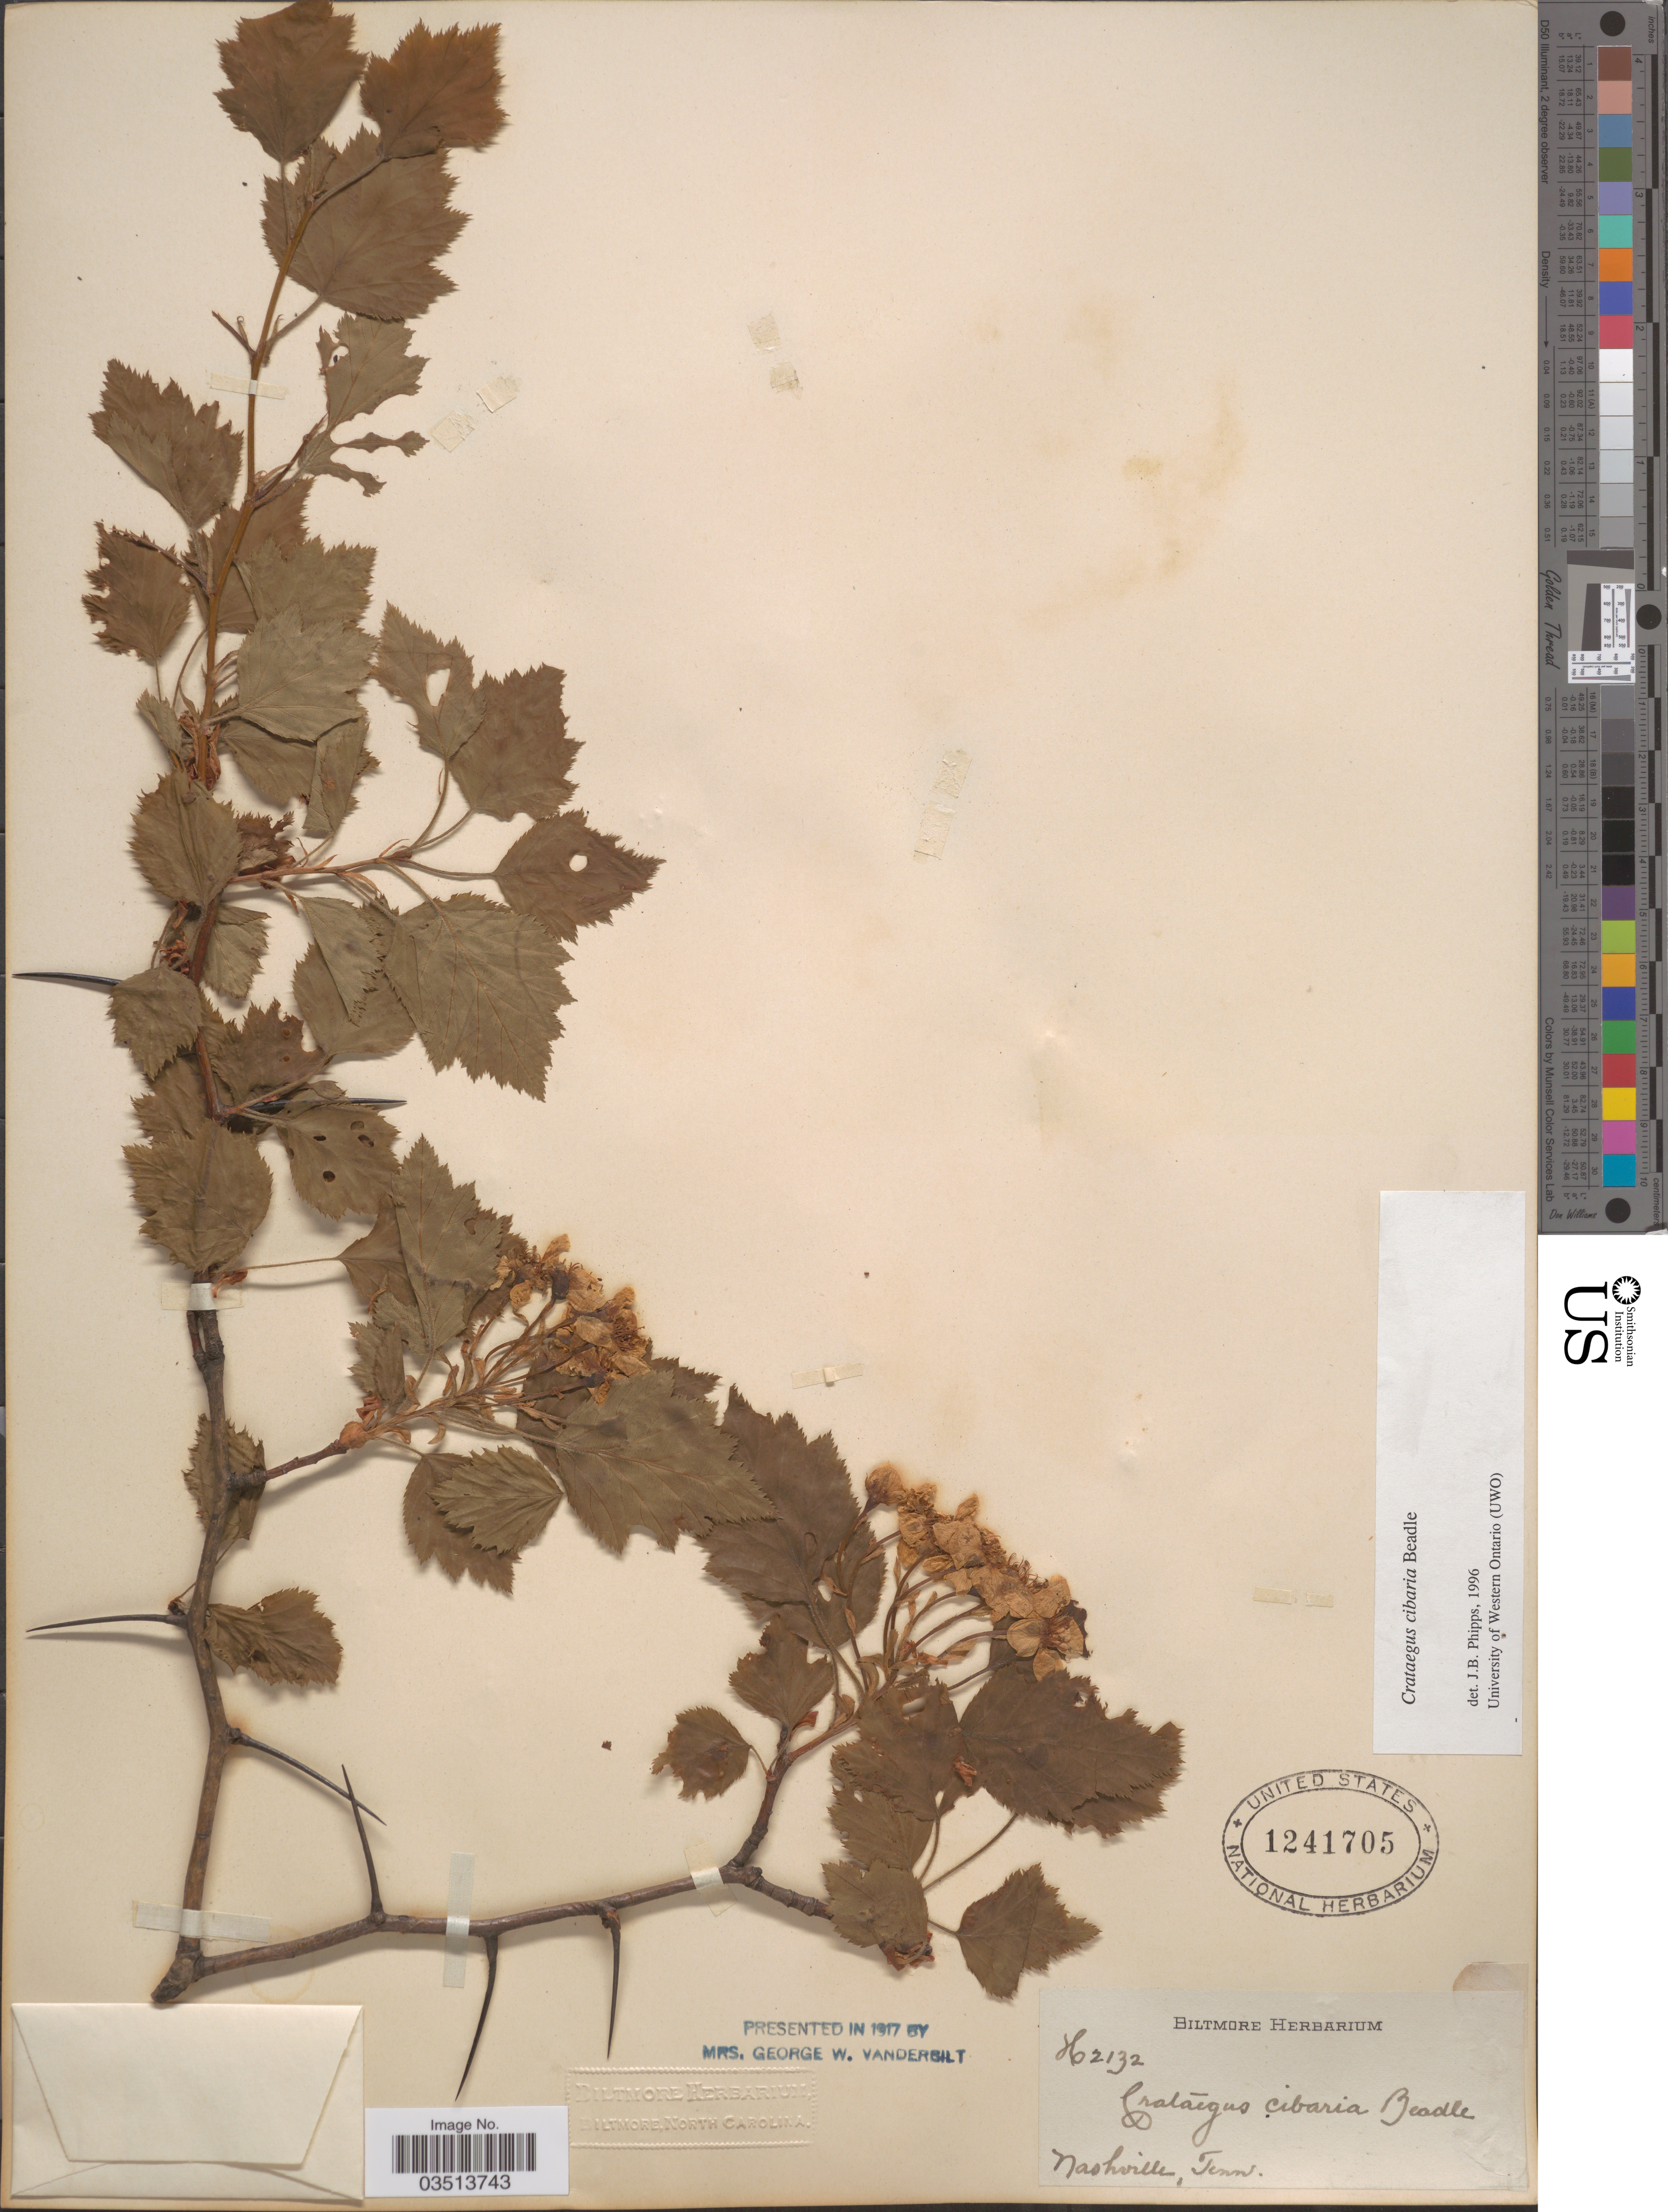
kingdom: Plantae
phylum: Tracheophyta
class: Magnoliopsida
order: Rosales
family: Rosaceae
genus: Crataegus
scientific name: Crataegus cibaria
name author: Beadle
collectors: ex herb. Biltmore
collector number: H2132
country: United States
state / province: Tennessee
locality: Nashville.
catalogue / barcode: US 1241705